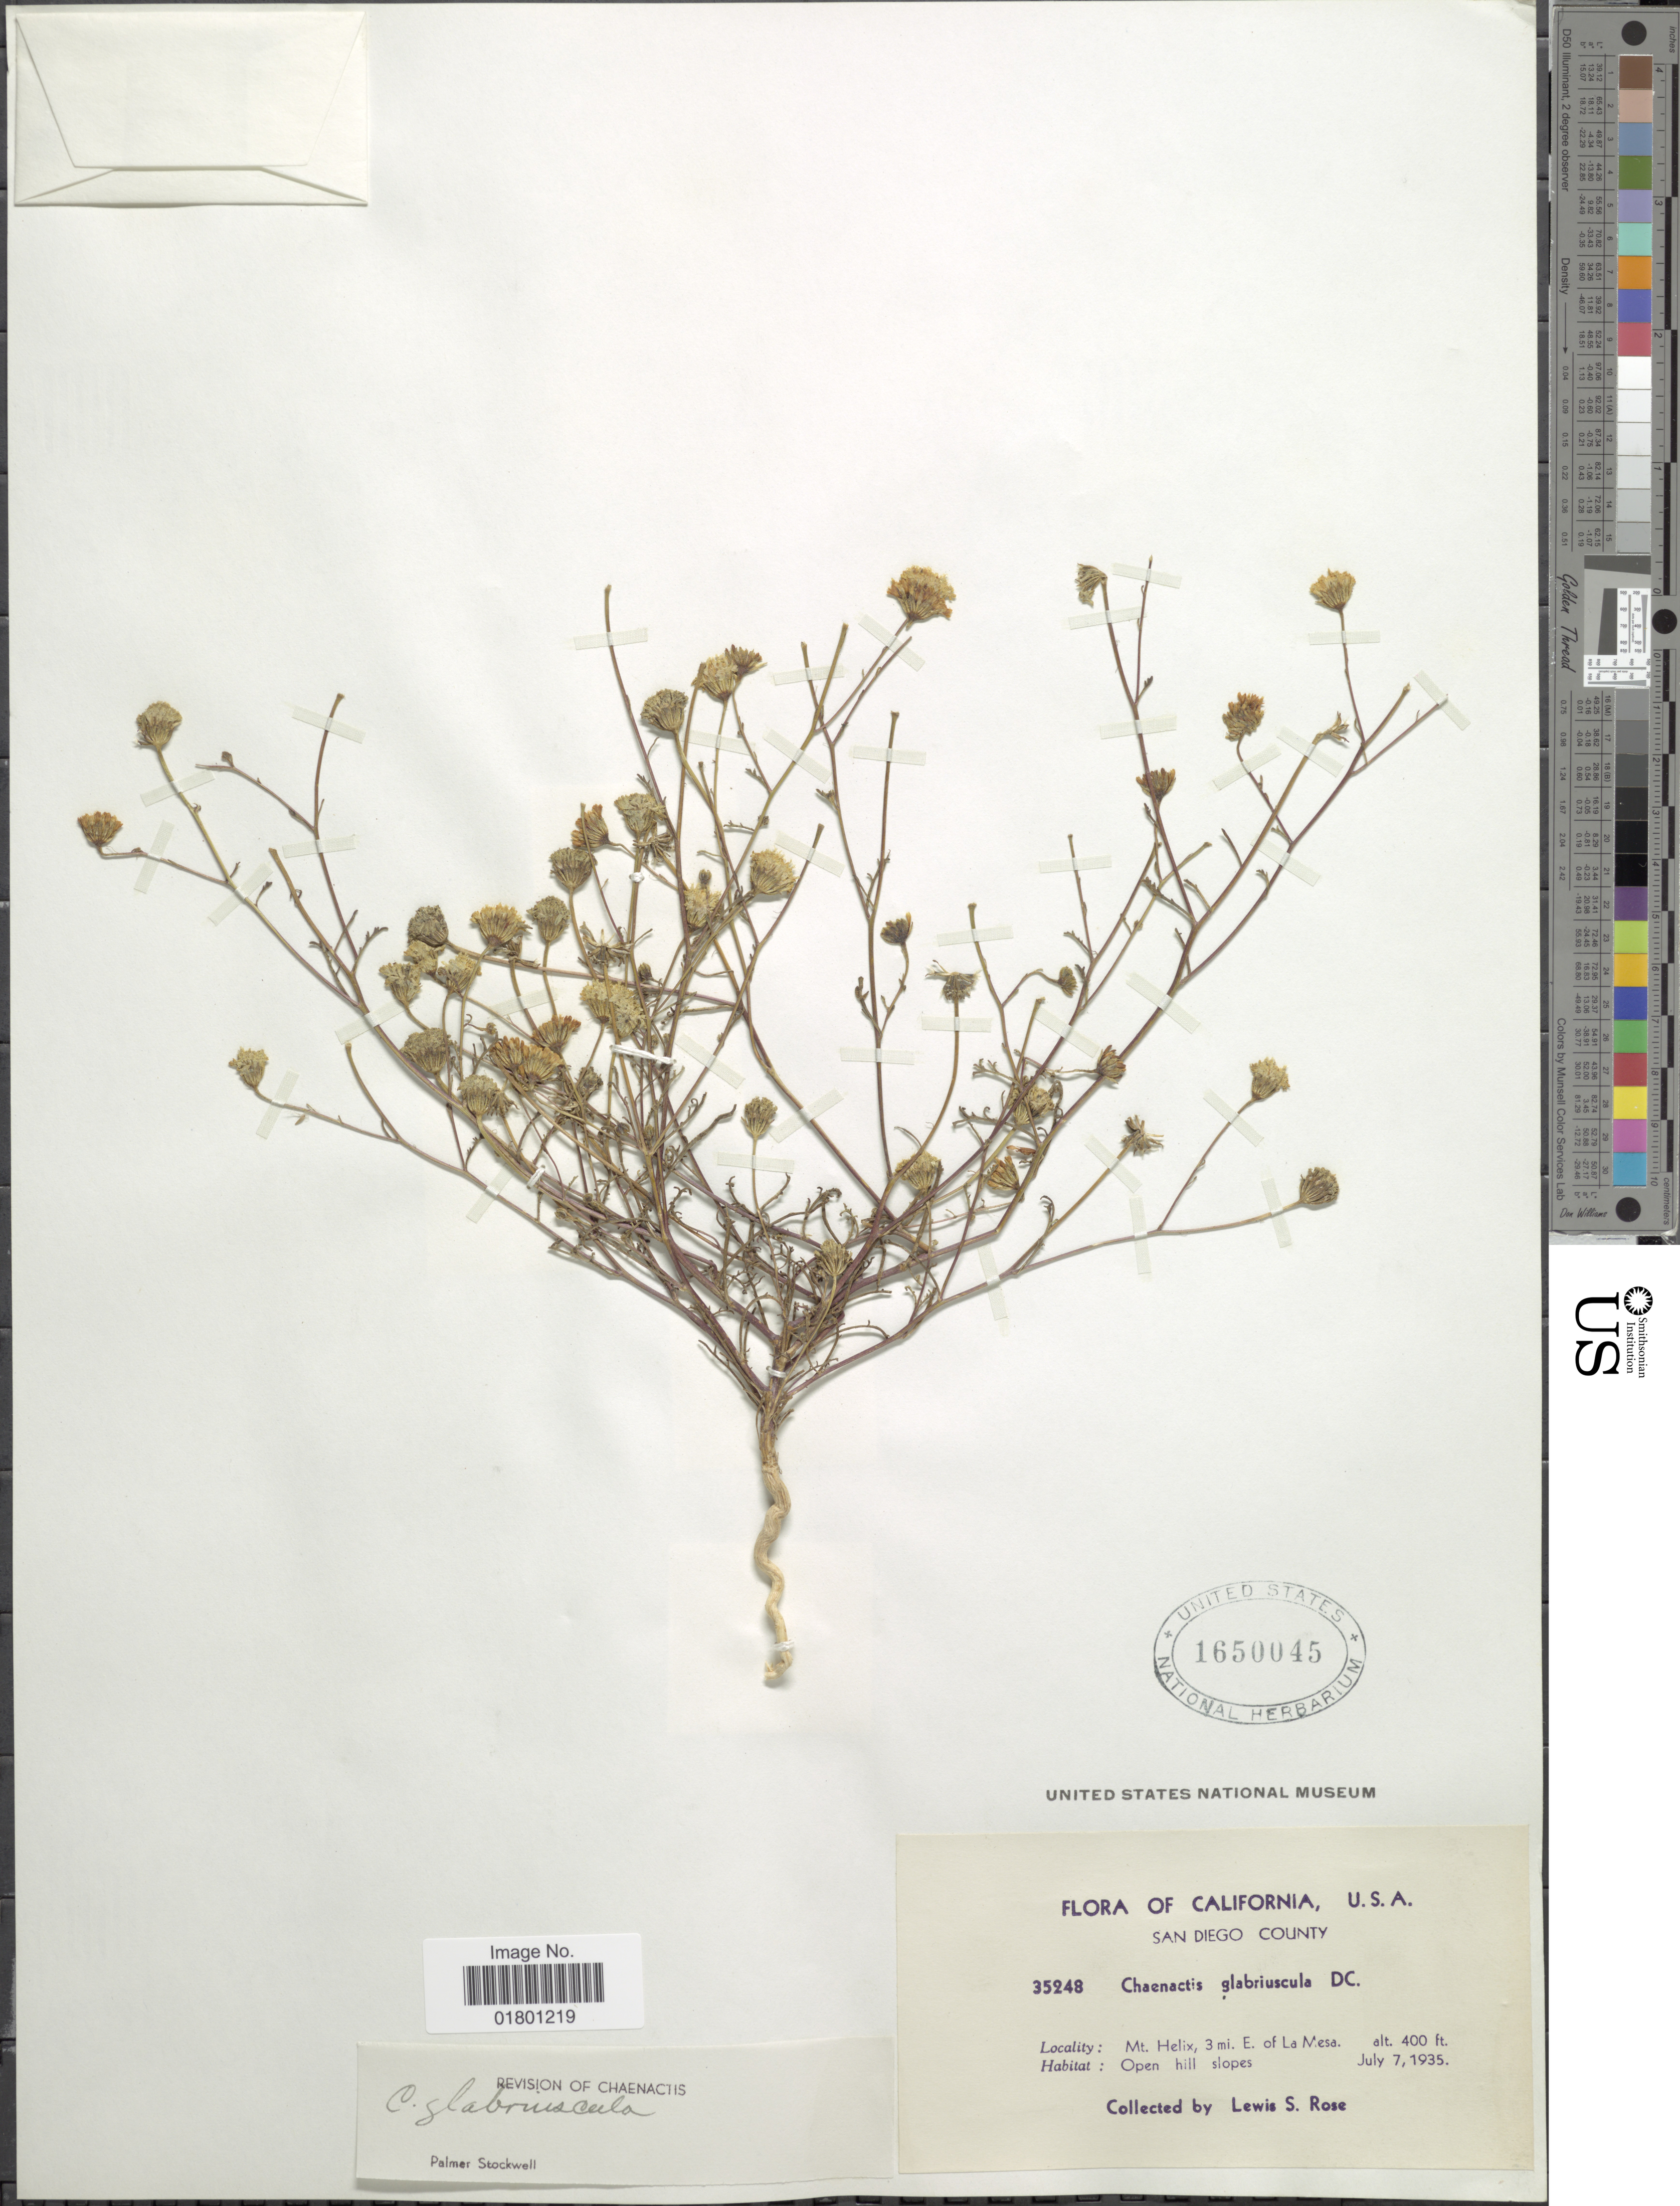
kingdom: Plantae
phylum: Tracheophyta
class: Magnoliopsida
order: Asterales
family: Asteraceae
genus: Chaenactis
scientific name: Chaenactis glabriuscula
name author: DC.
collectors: L. S. Rose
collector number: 35248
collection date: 1935-07-07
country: United States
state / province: California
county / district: San Diego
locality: San Diego County, Mt. Helix, 3 mi. E. of La Mesa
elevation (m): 122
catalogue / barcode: US 1650045